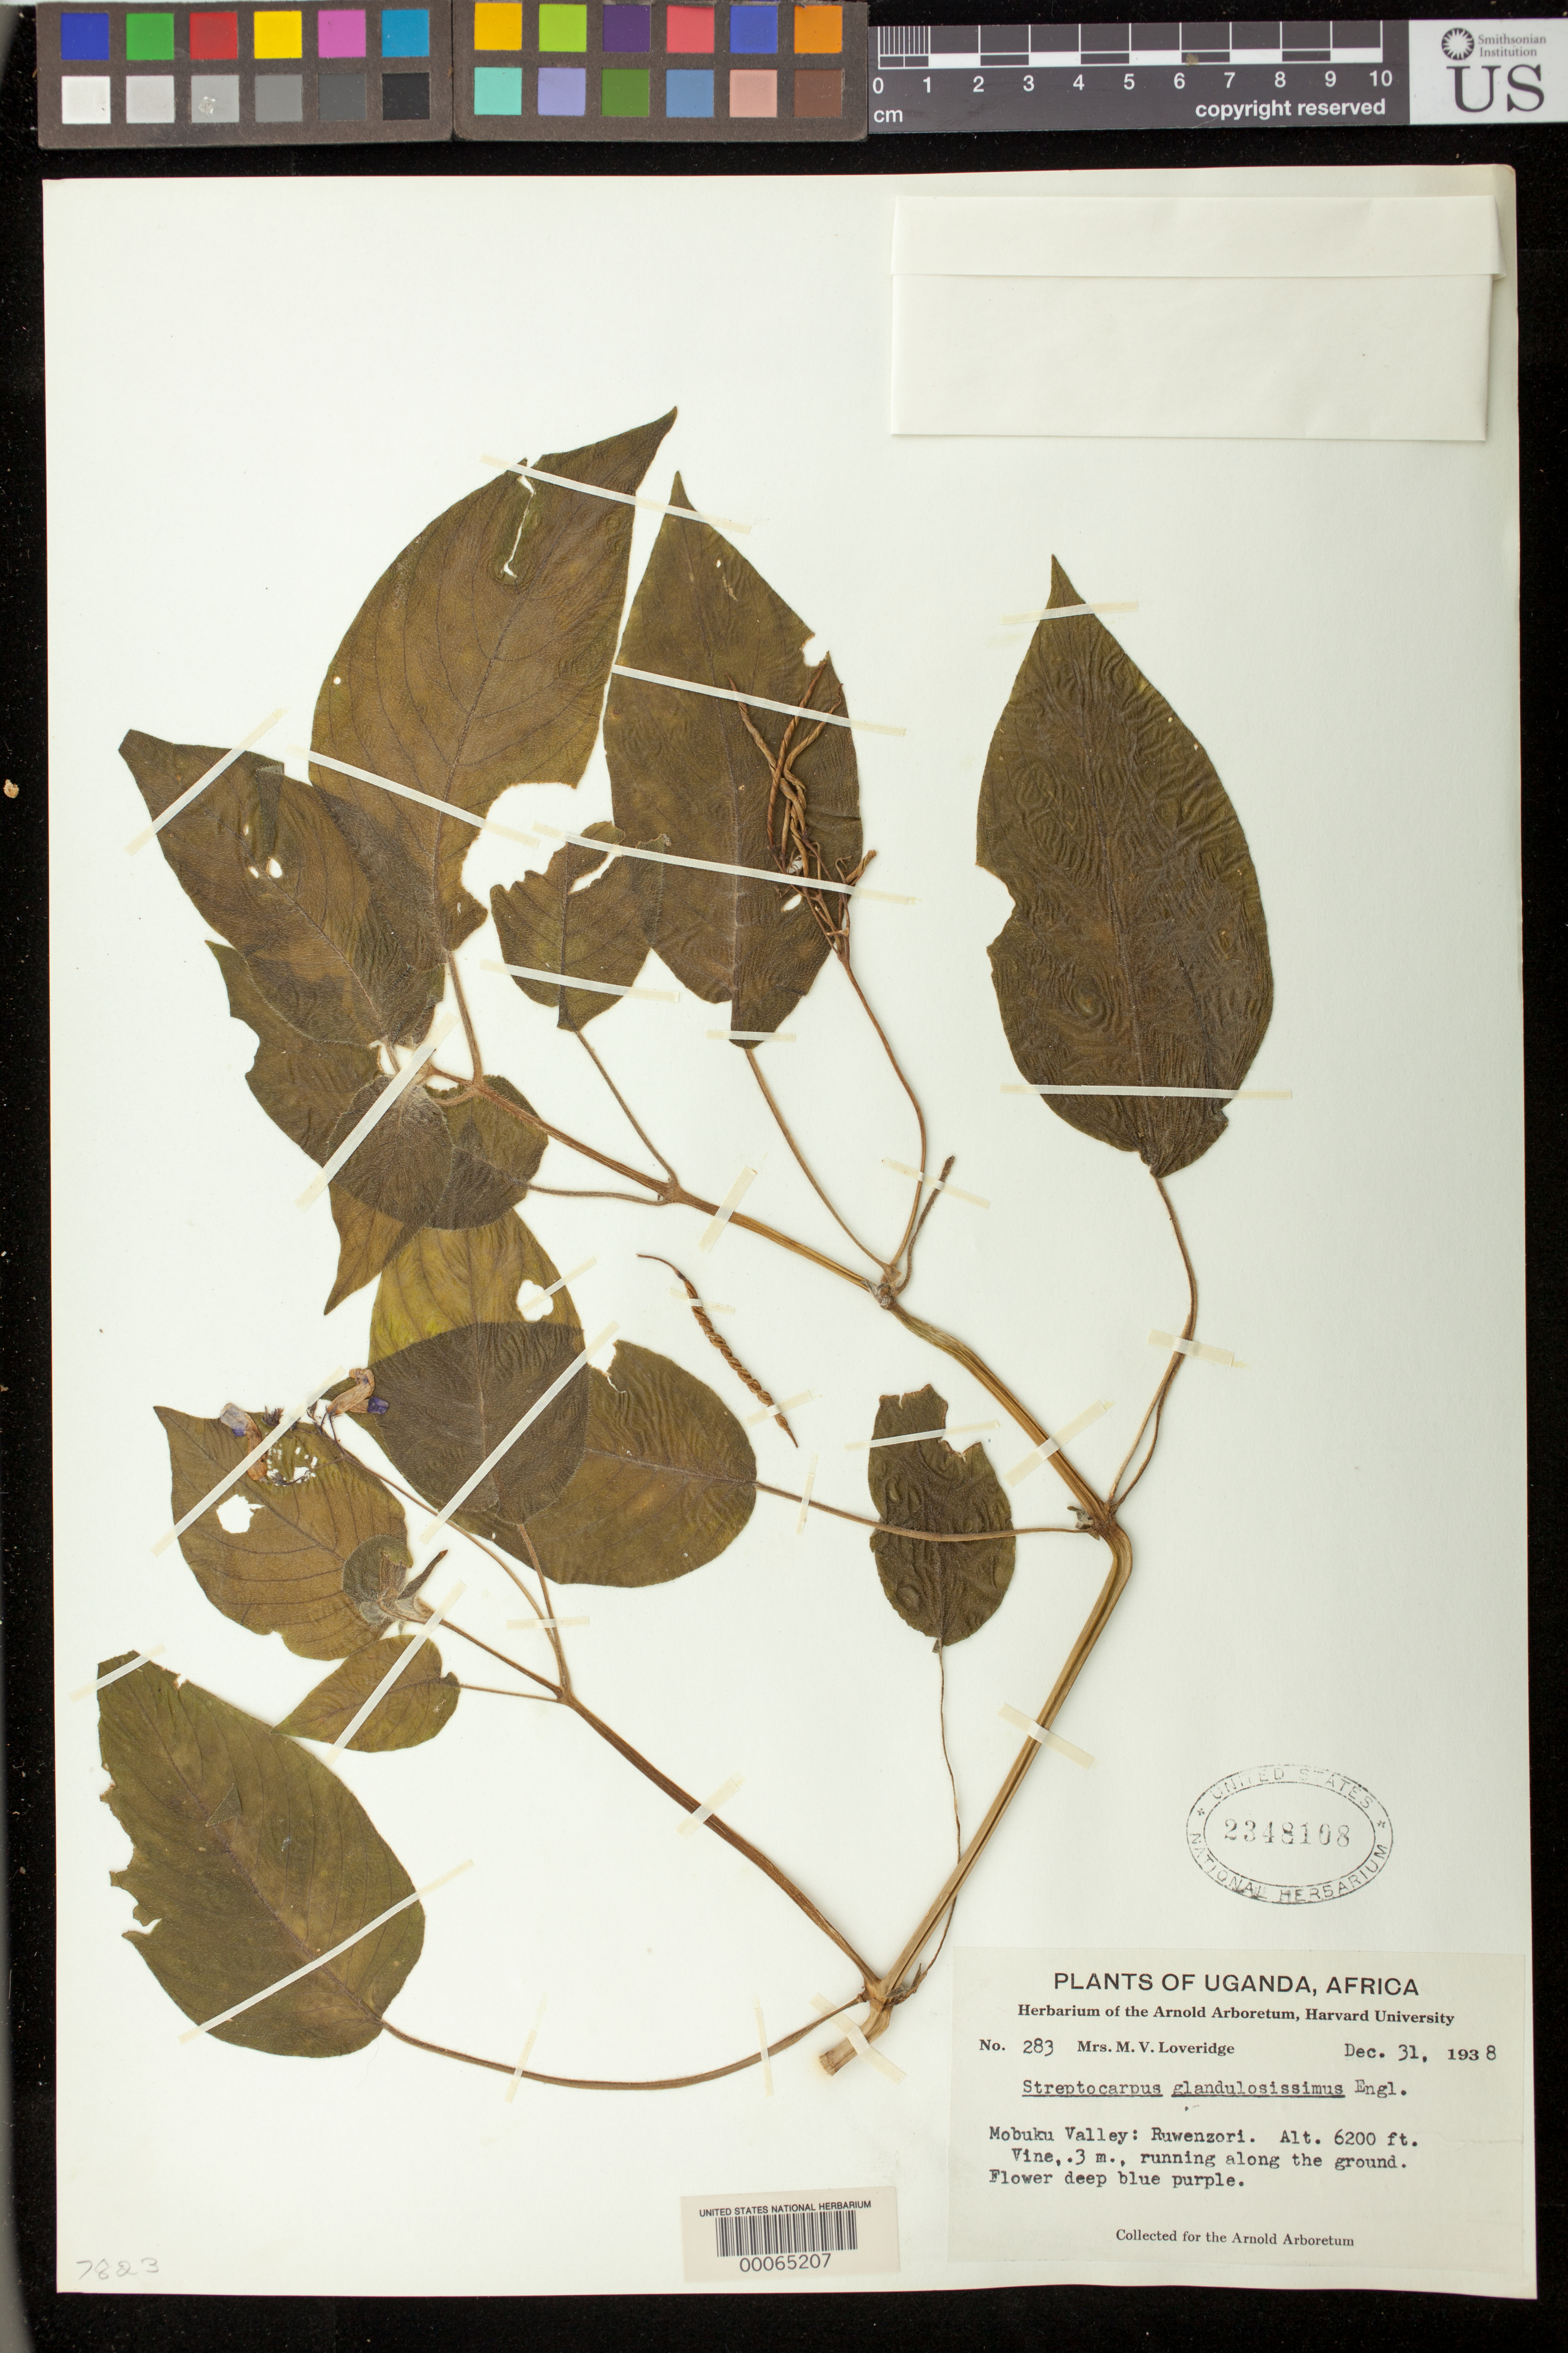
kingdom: Plantae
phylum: Tracheophyta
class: Magnoliopsida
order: Lamiales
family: Gesneriaceae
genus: Streptocarpus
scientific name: Streptocarpus glandulosissimus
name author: Engl.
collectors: M. Loveridge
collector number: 283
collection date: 1938-12-31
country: Uganda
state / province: Western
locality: Mobuku Valley: Ruwenzori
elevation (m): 1890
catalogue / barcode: US 2348108